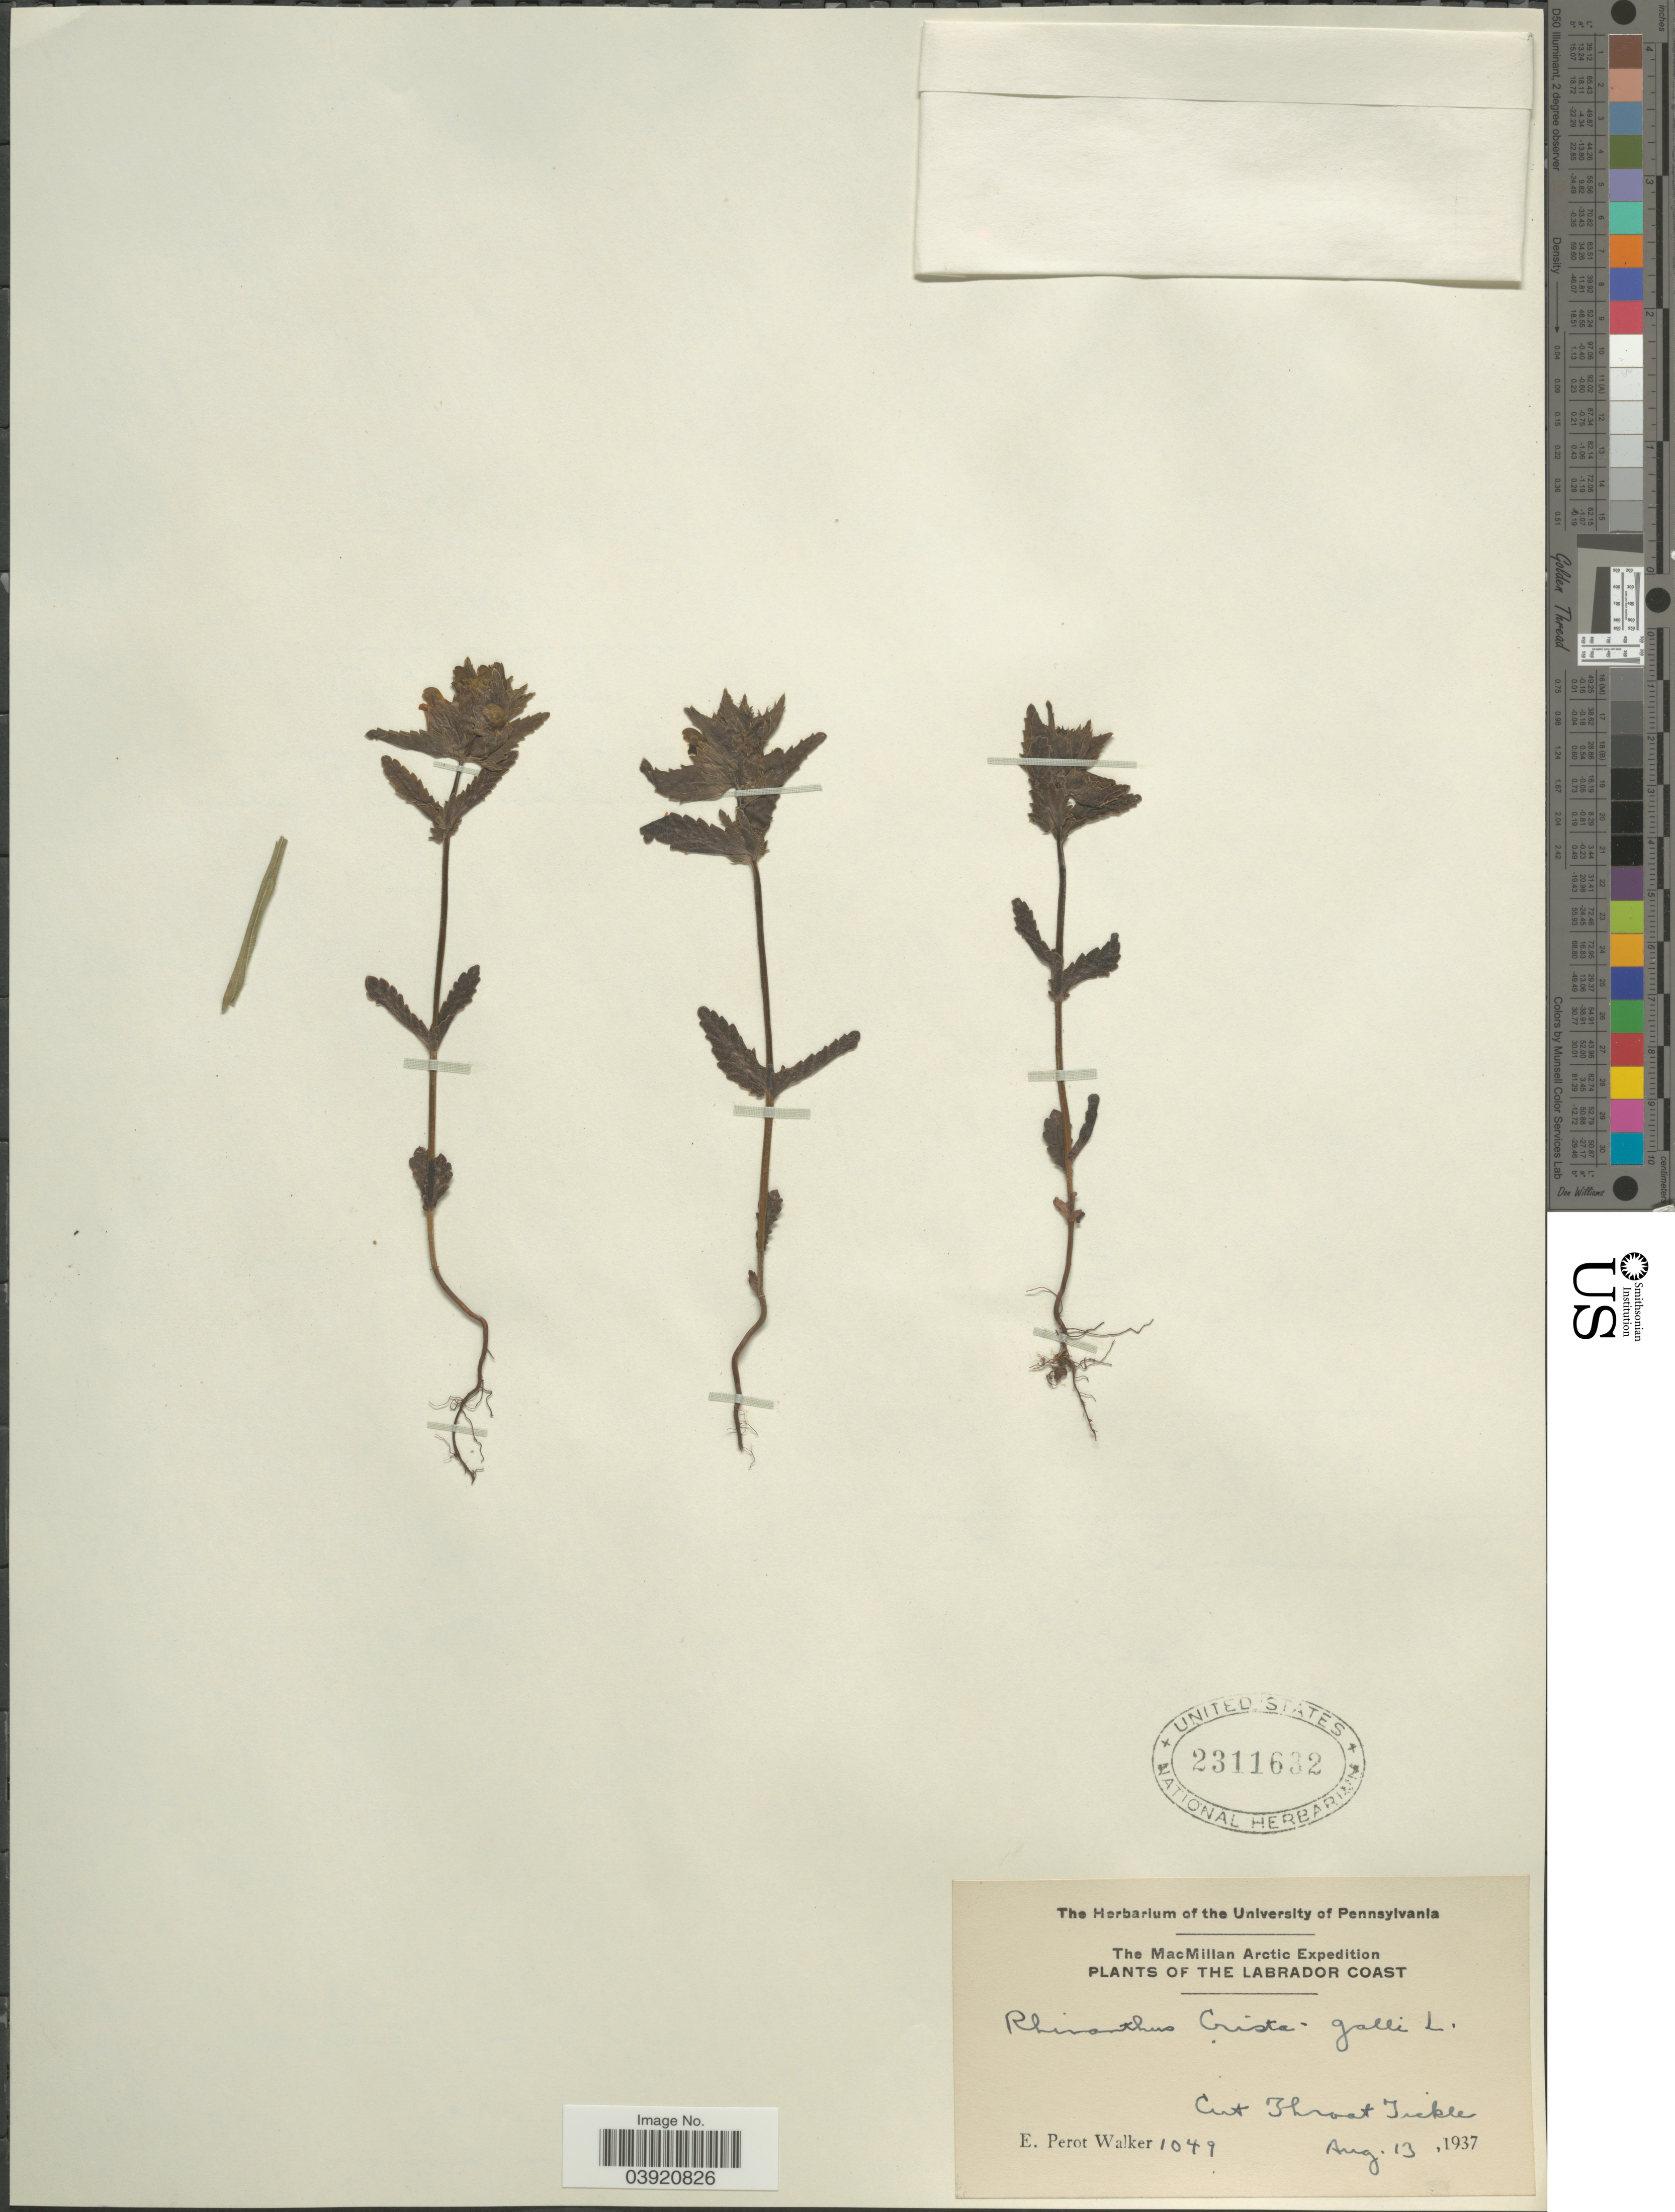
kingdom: Plantae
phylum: Tracheophyta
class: Magnoliopsida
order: Lamiales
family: Orobanchaceae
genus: Rhinanthus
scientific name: Rhinanthus crista-galli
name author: L.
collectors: E. Walker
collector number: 1049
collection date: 1937-08-13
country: Canada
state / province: Newfoundland and Labrador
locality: The Labrador Coast. Cut Throat Tickle.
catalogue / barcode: US 2311632